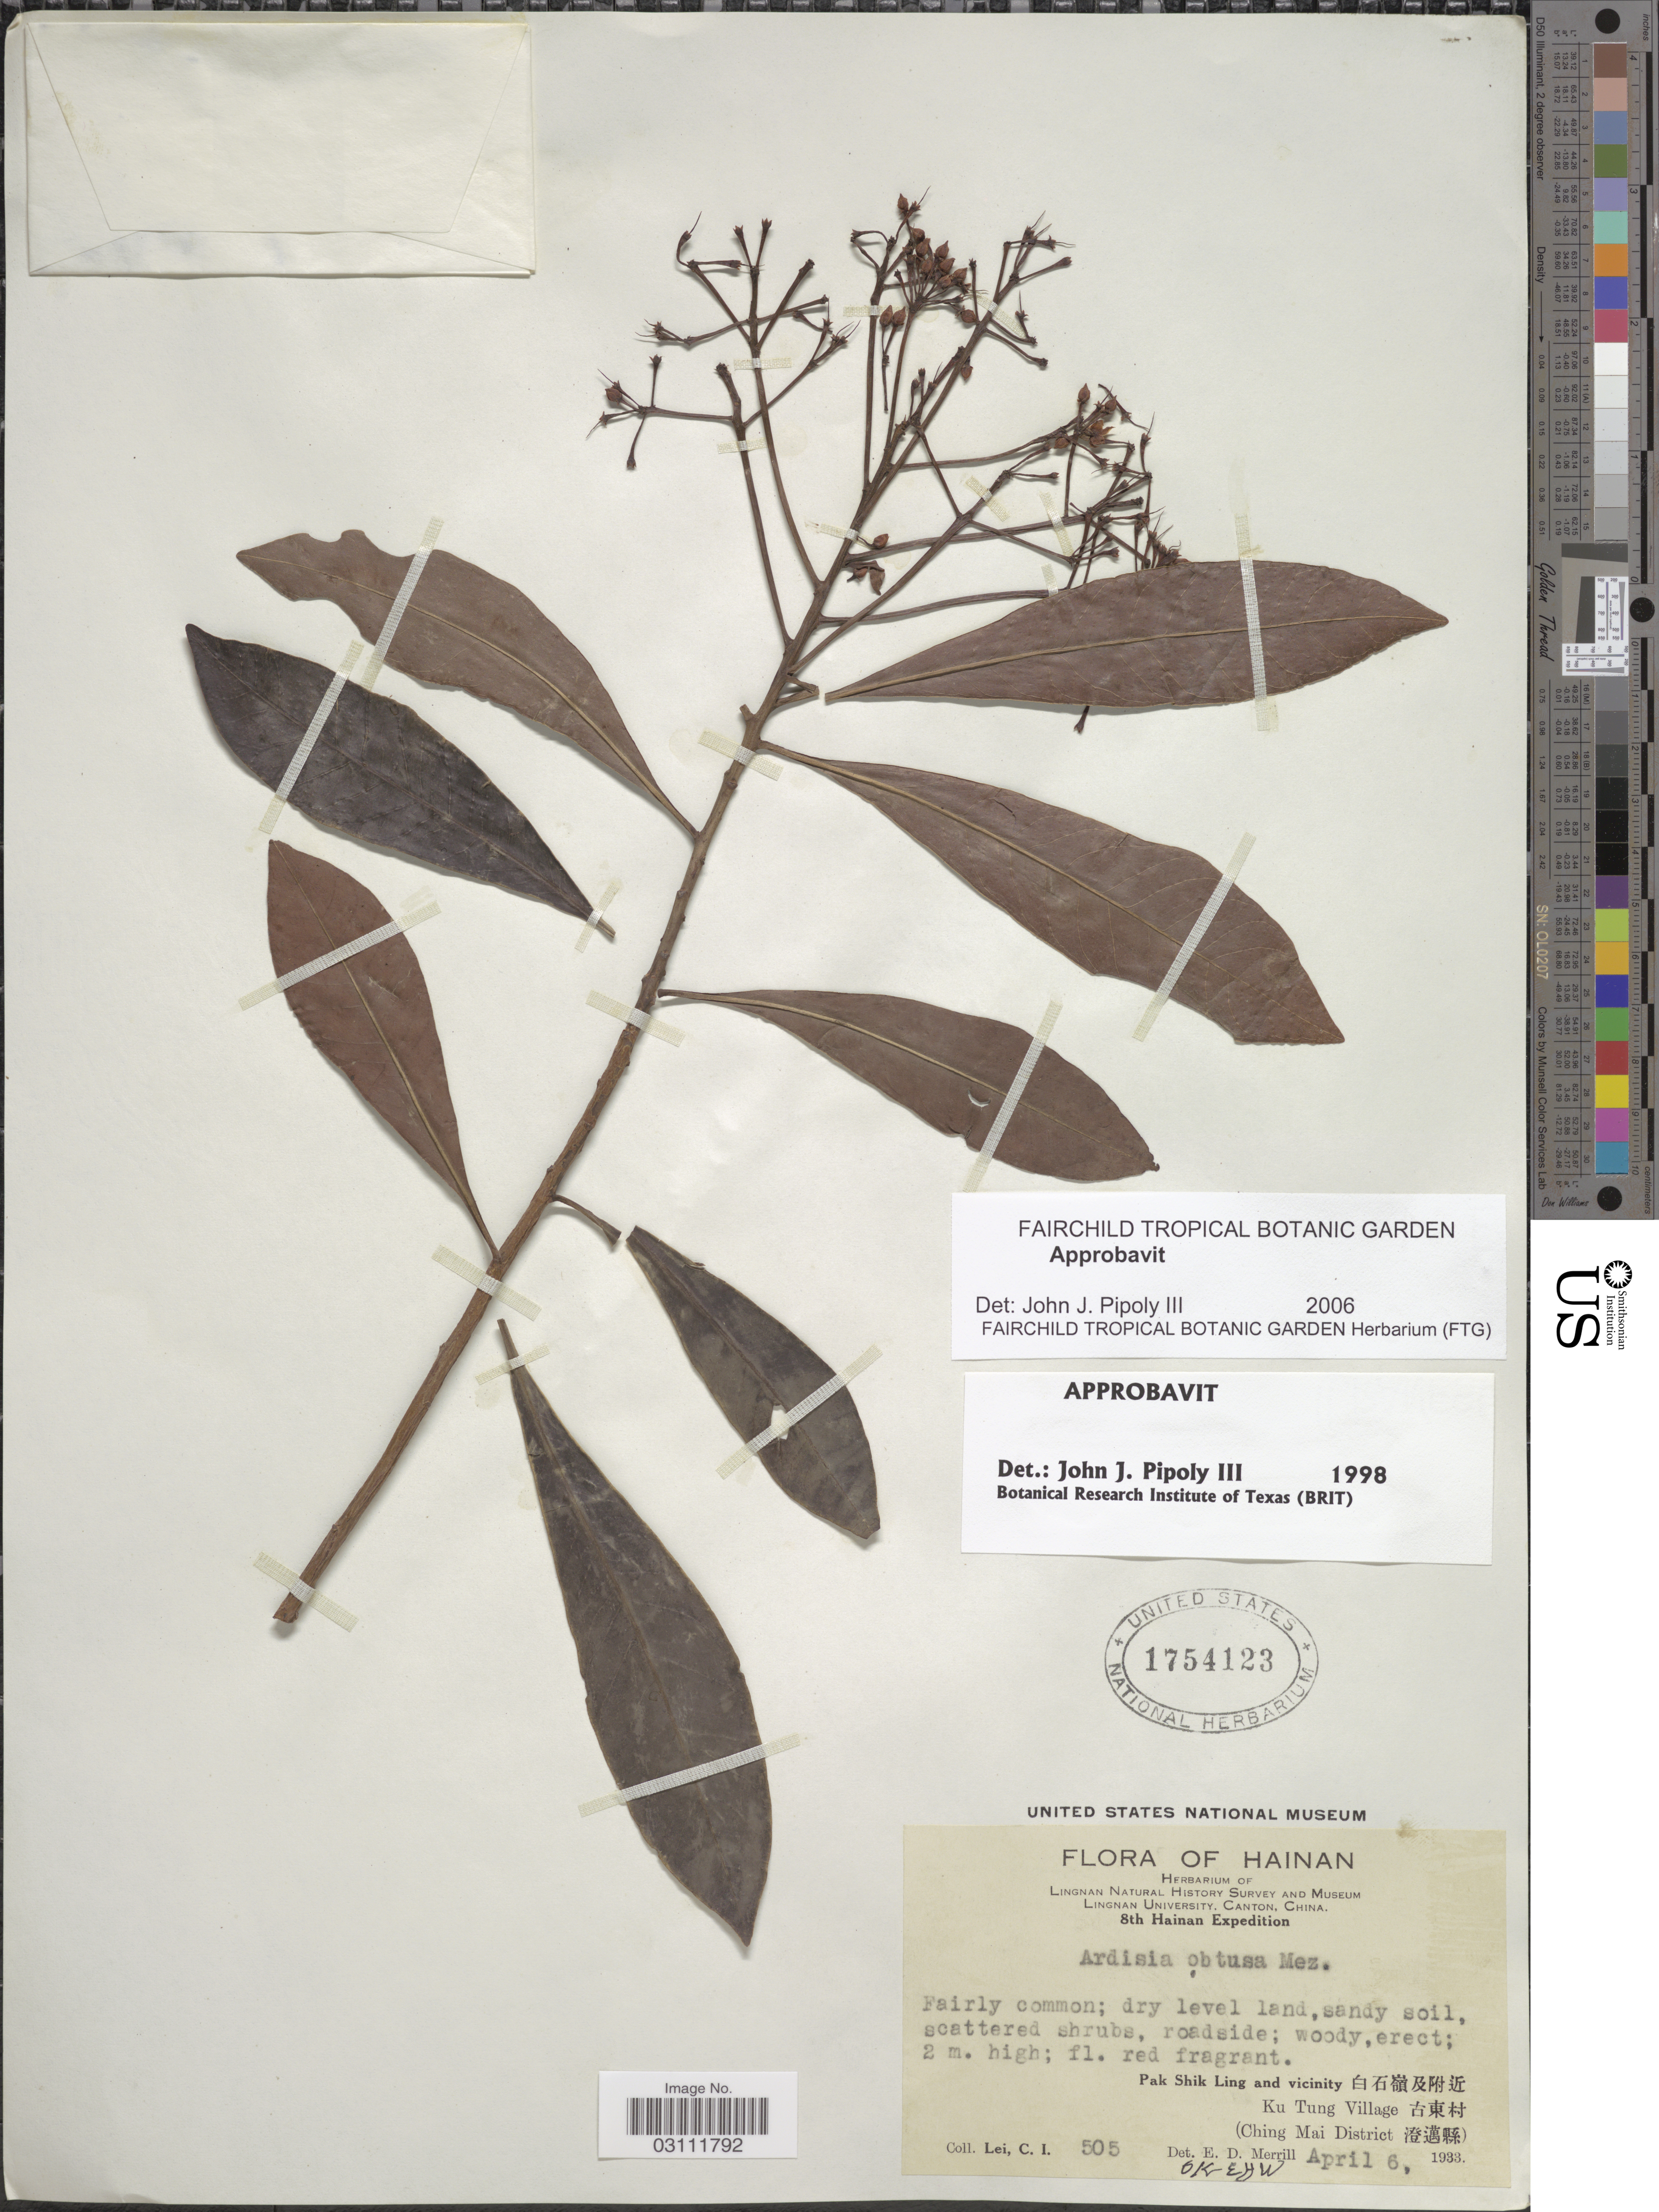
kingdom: Plantae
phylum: Tracheophyta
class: Magnoliopsida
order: Ericales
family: Primulaceae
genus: Ardisia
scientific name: Ardisia obtusa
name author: Mez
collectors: C. I. Lei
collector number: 505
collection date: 1933-04-06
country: China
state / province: Hainan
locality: Pak Shik Ling and vicinity. Ku Tung Village (Ching Mai District).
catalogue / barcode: US 1754123